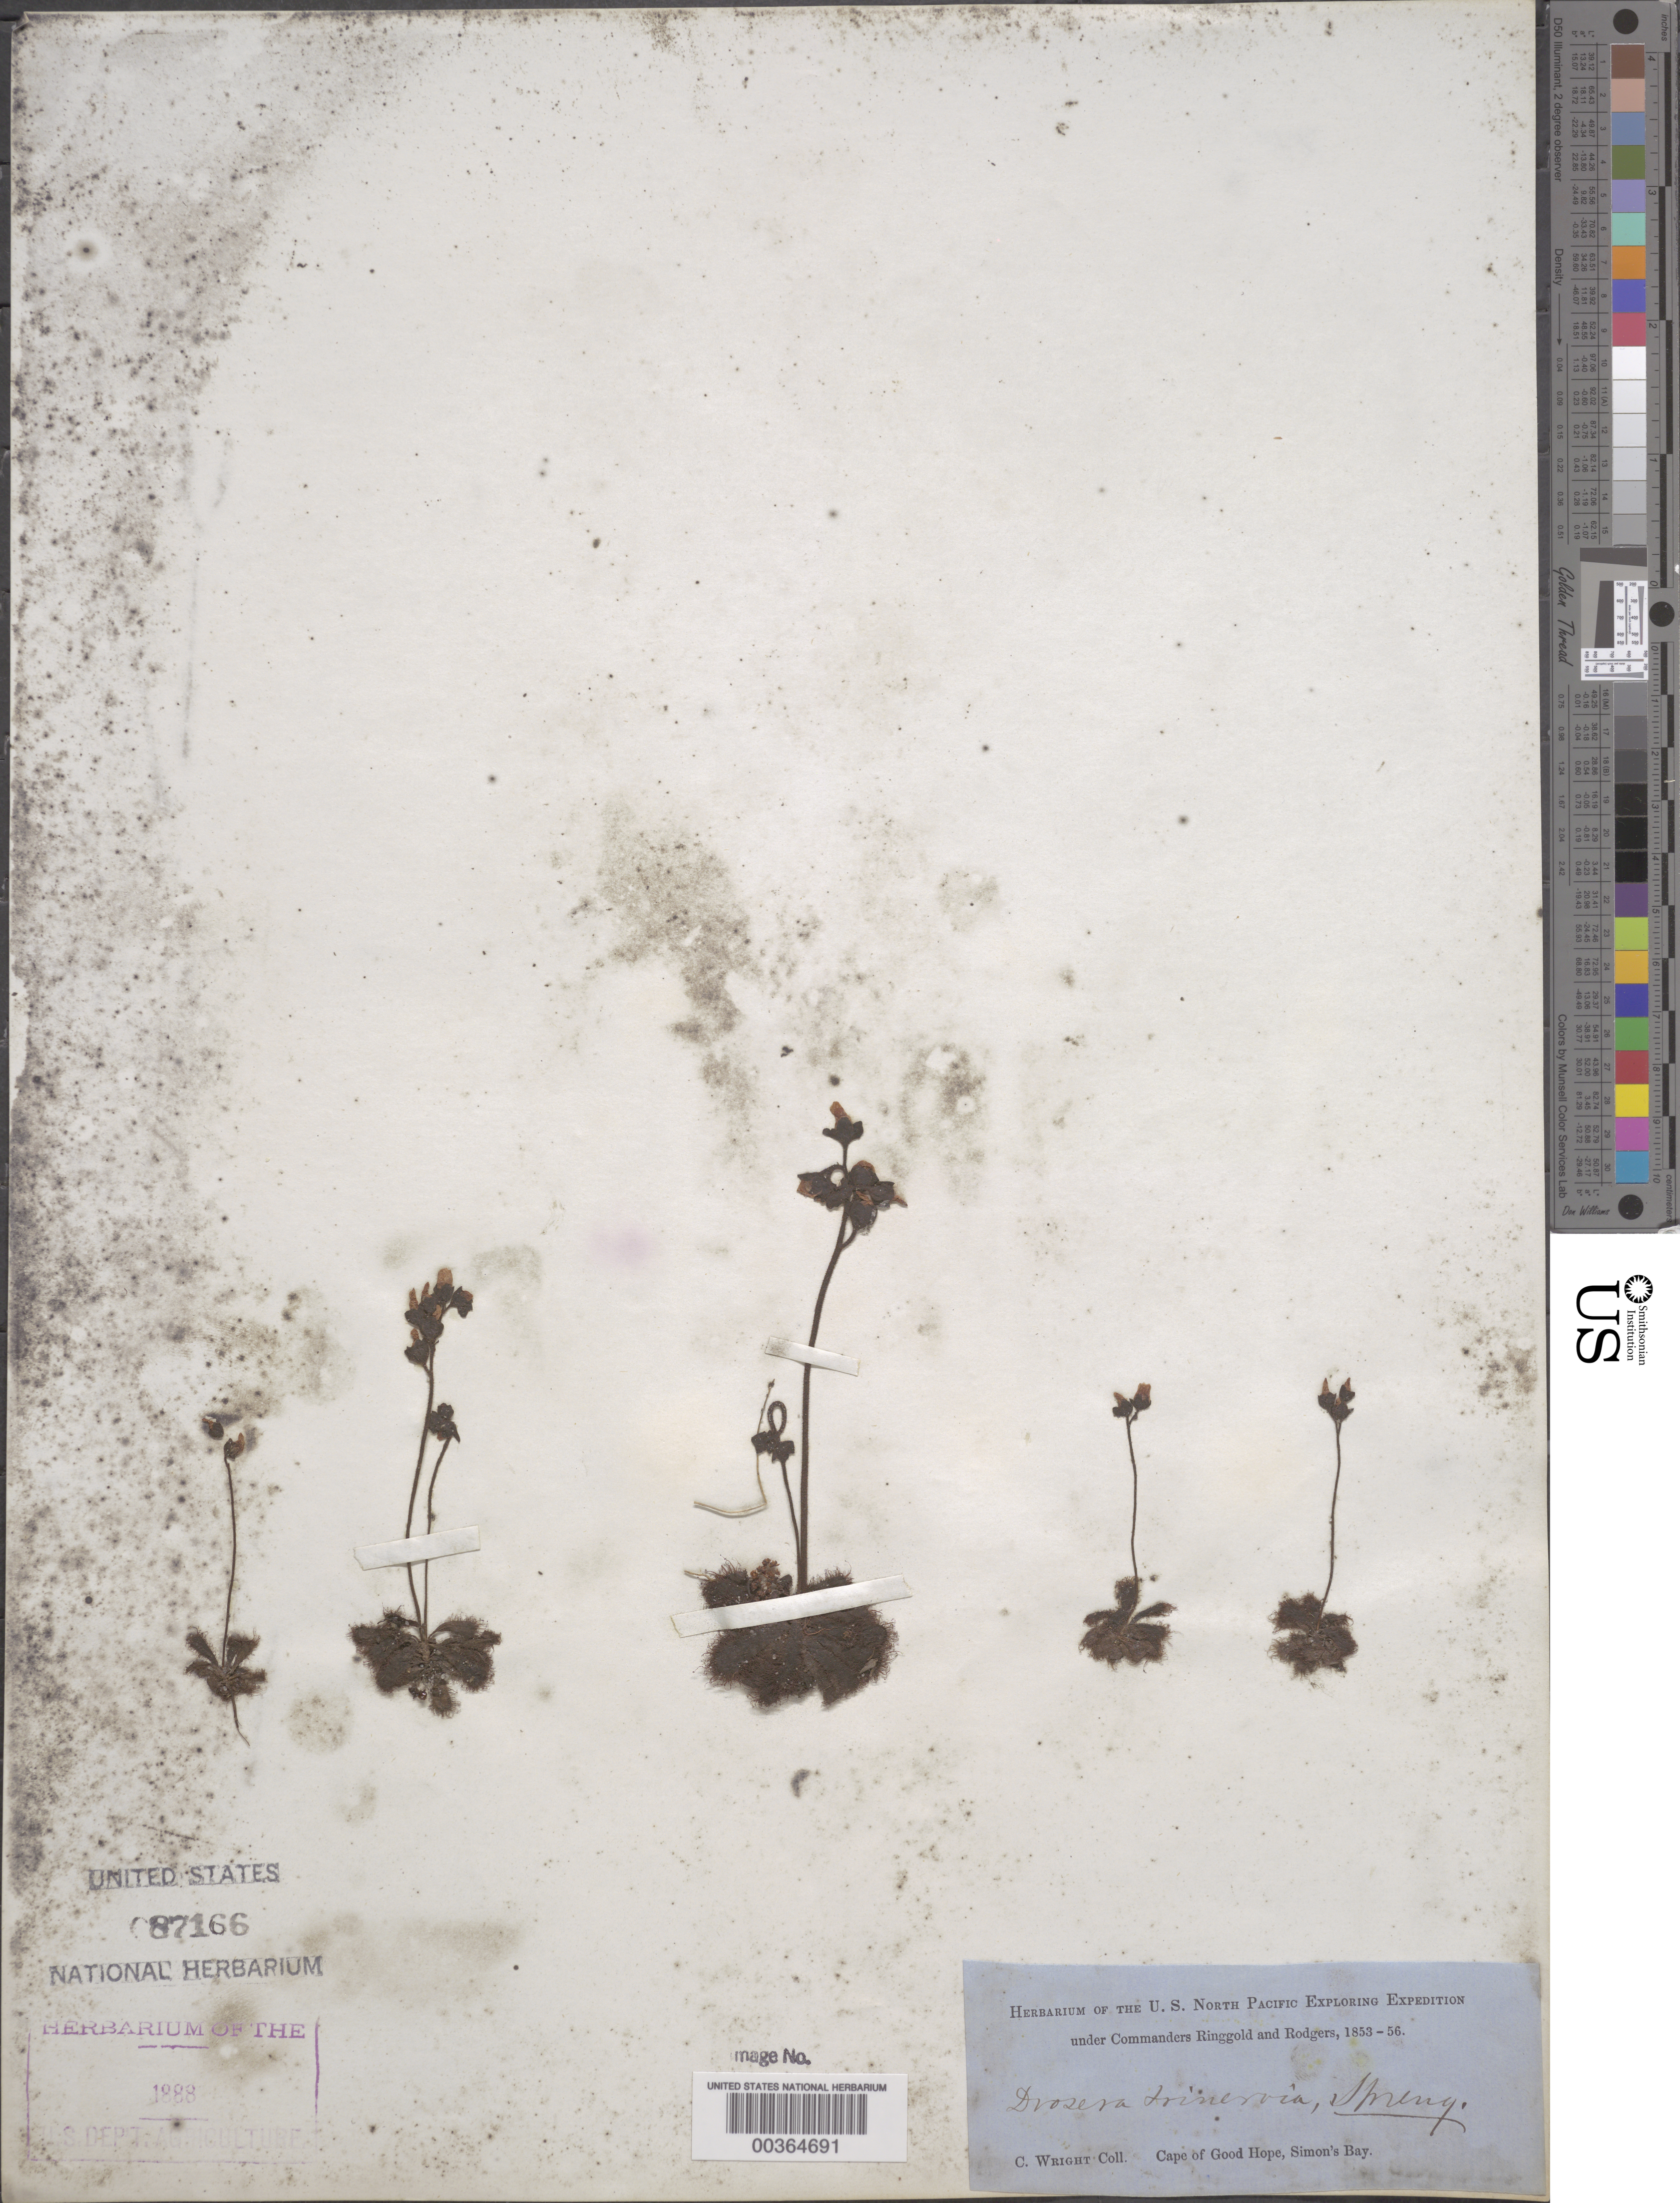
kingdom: Plantae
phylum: Tracheophyta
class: Magnoliopsida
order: Caryophyllales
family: Droseraceae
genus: Drosera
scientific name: Drosera trinervia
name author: Spreng.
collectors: C. Wright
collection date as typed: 1853 to -- -- 1856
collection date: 1853/1856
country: South Africa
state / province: Western Cape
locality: Cape of good hope, simon's bay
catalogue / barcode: US 87166